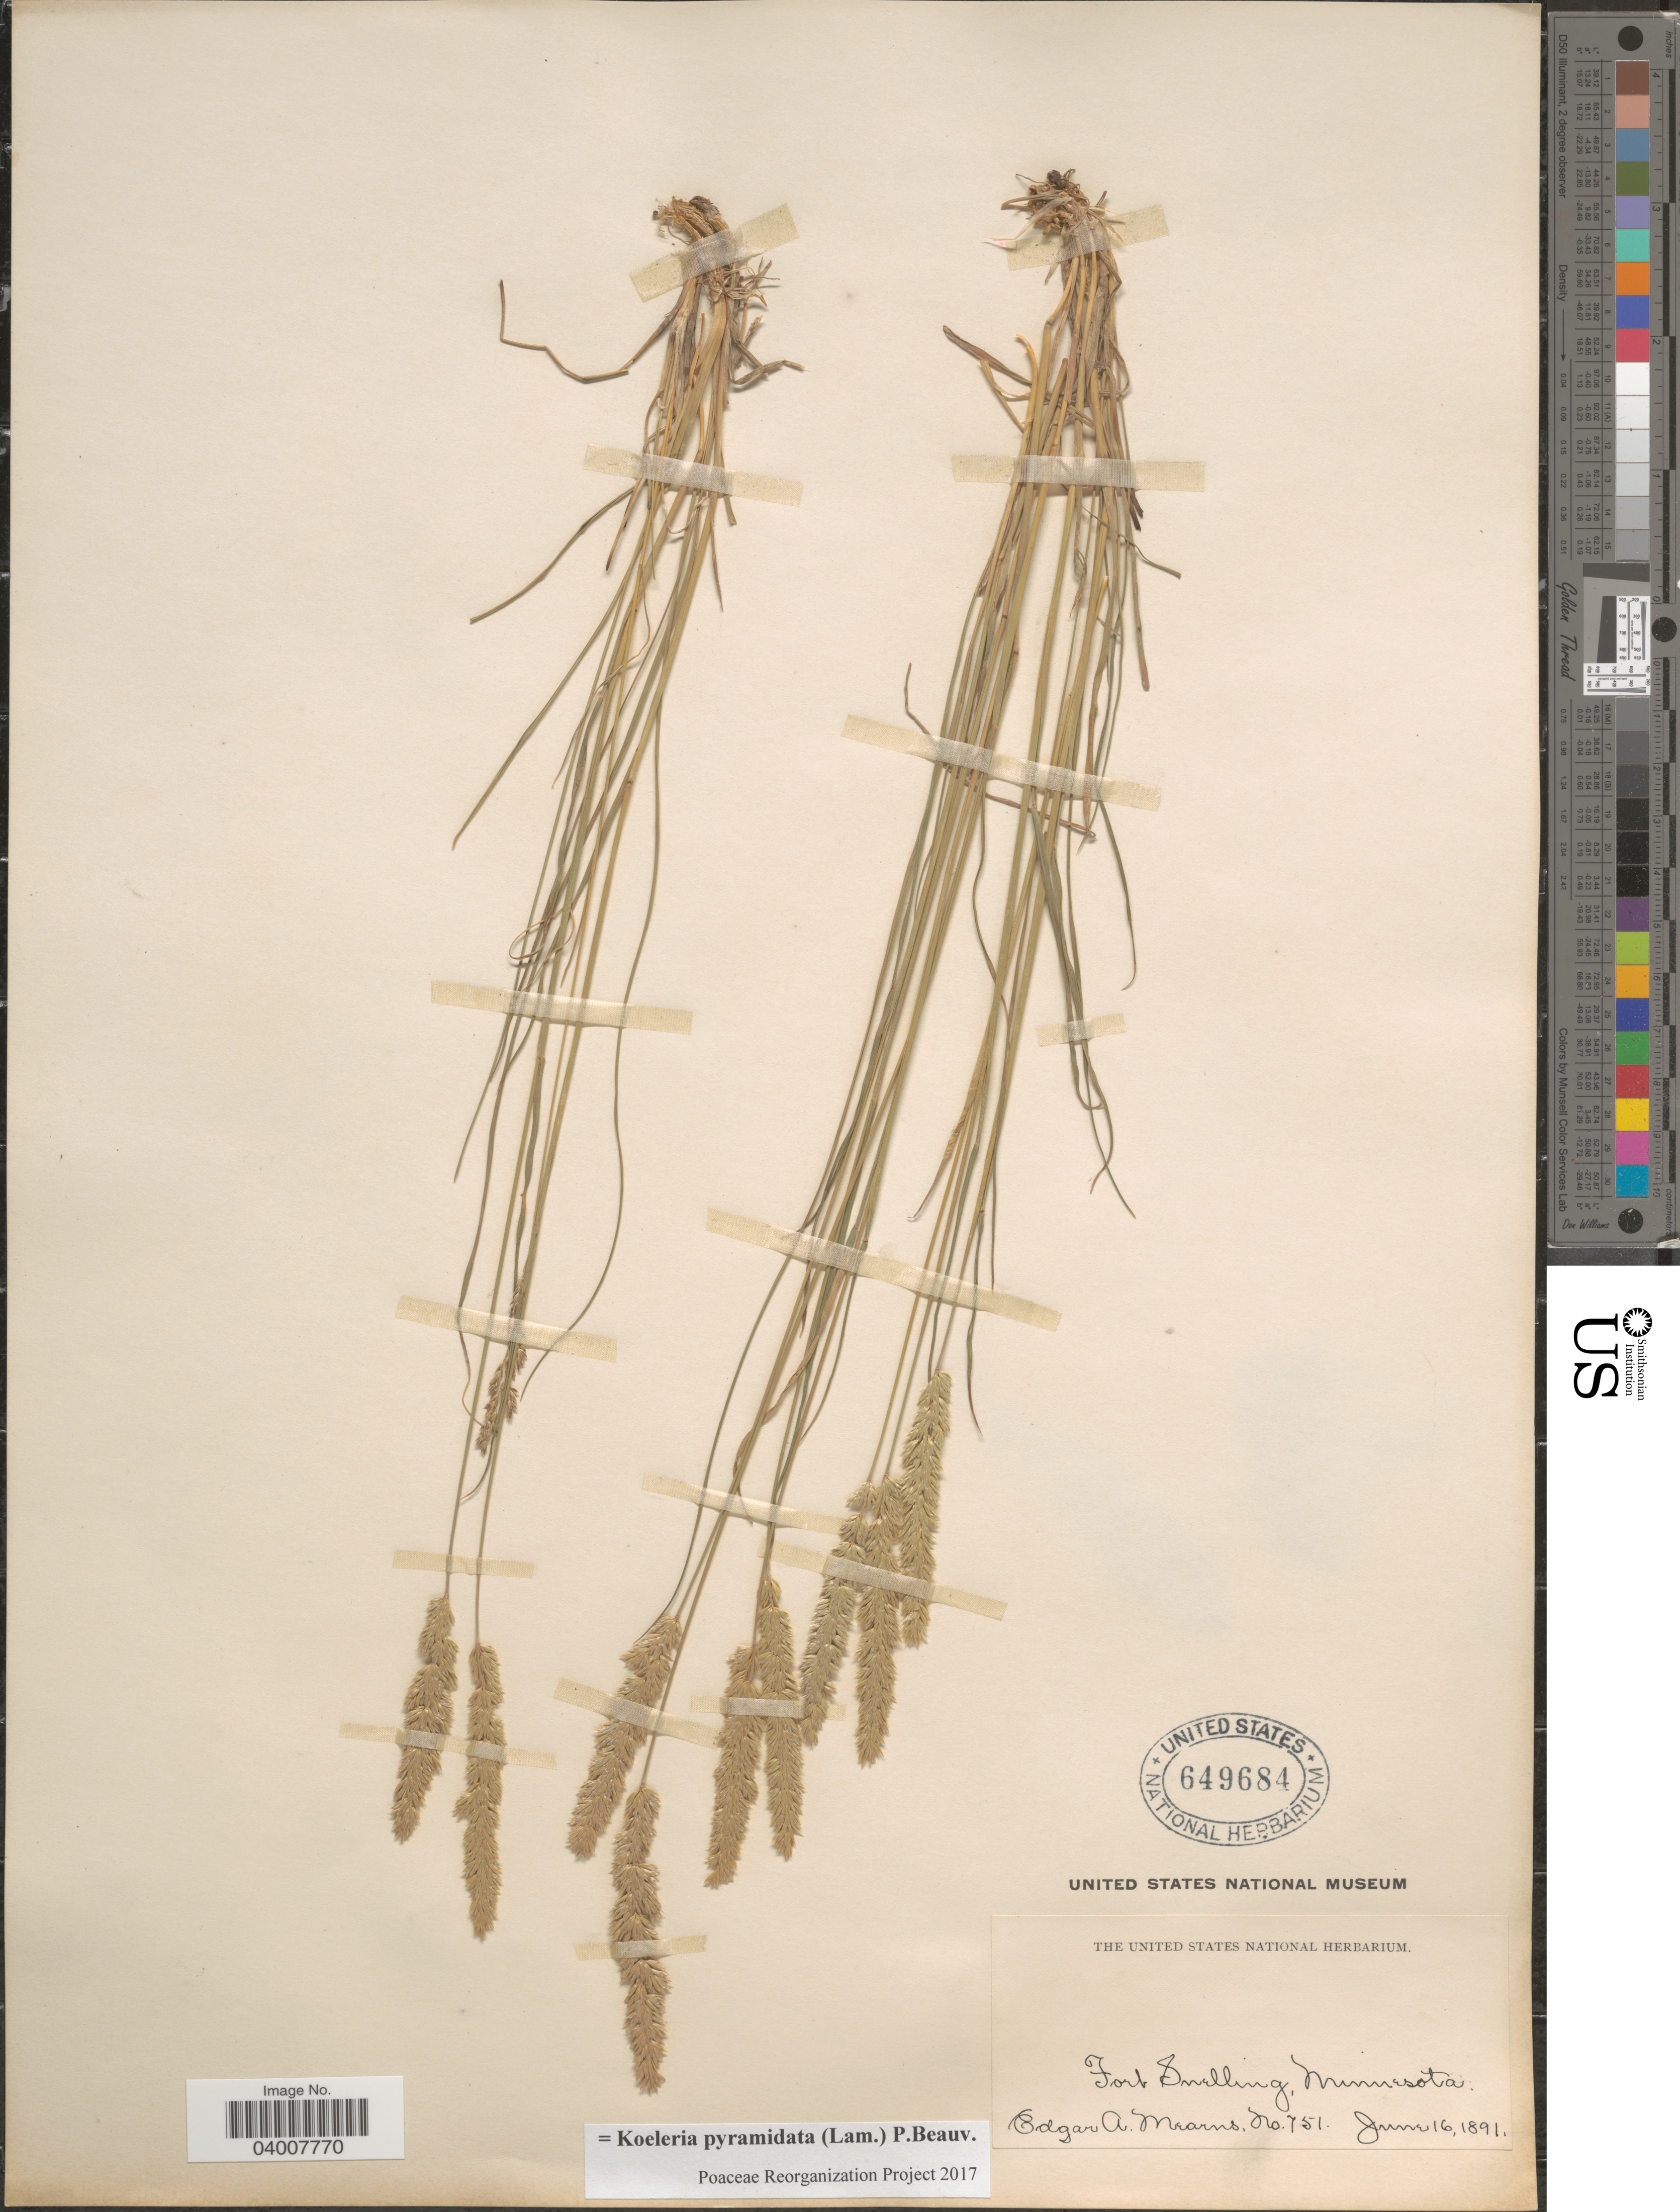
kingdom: Plantae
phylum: Tracheophyta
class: Liliopsida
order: Poales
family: Poaceae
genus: Koeleria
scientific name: Koeleria pyramidata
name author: (Lam.) P. Beauv.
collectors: E. A. Mearns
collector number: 751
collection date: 1891-06-16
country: United States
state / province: Minnesota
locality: Fort Snelling.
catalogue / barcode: US 649684